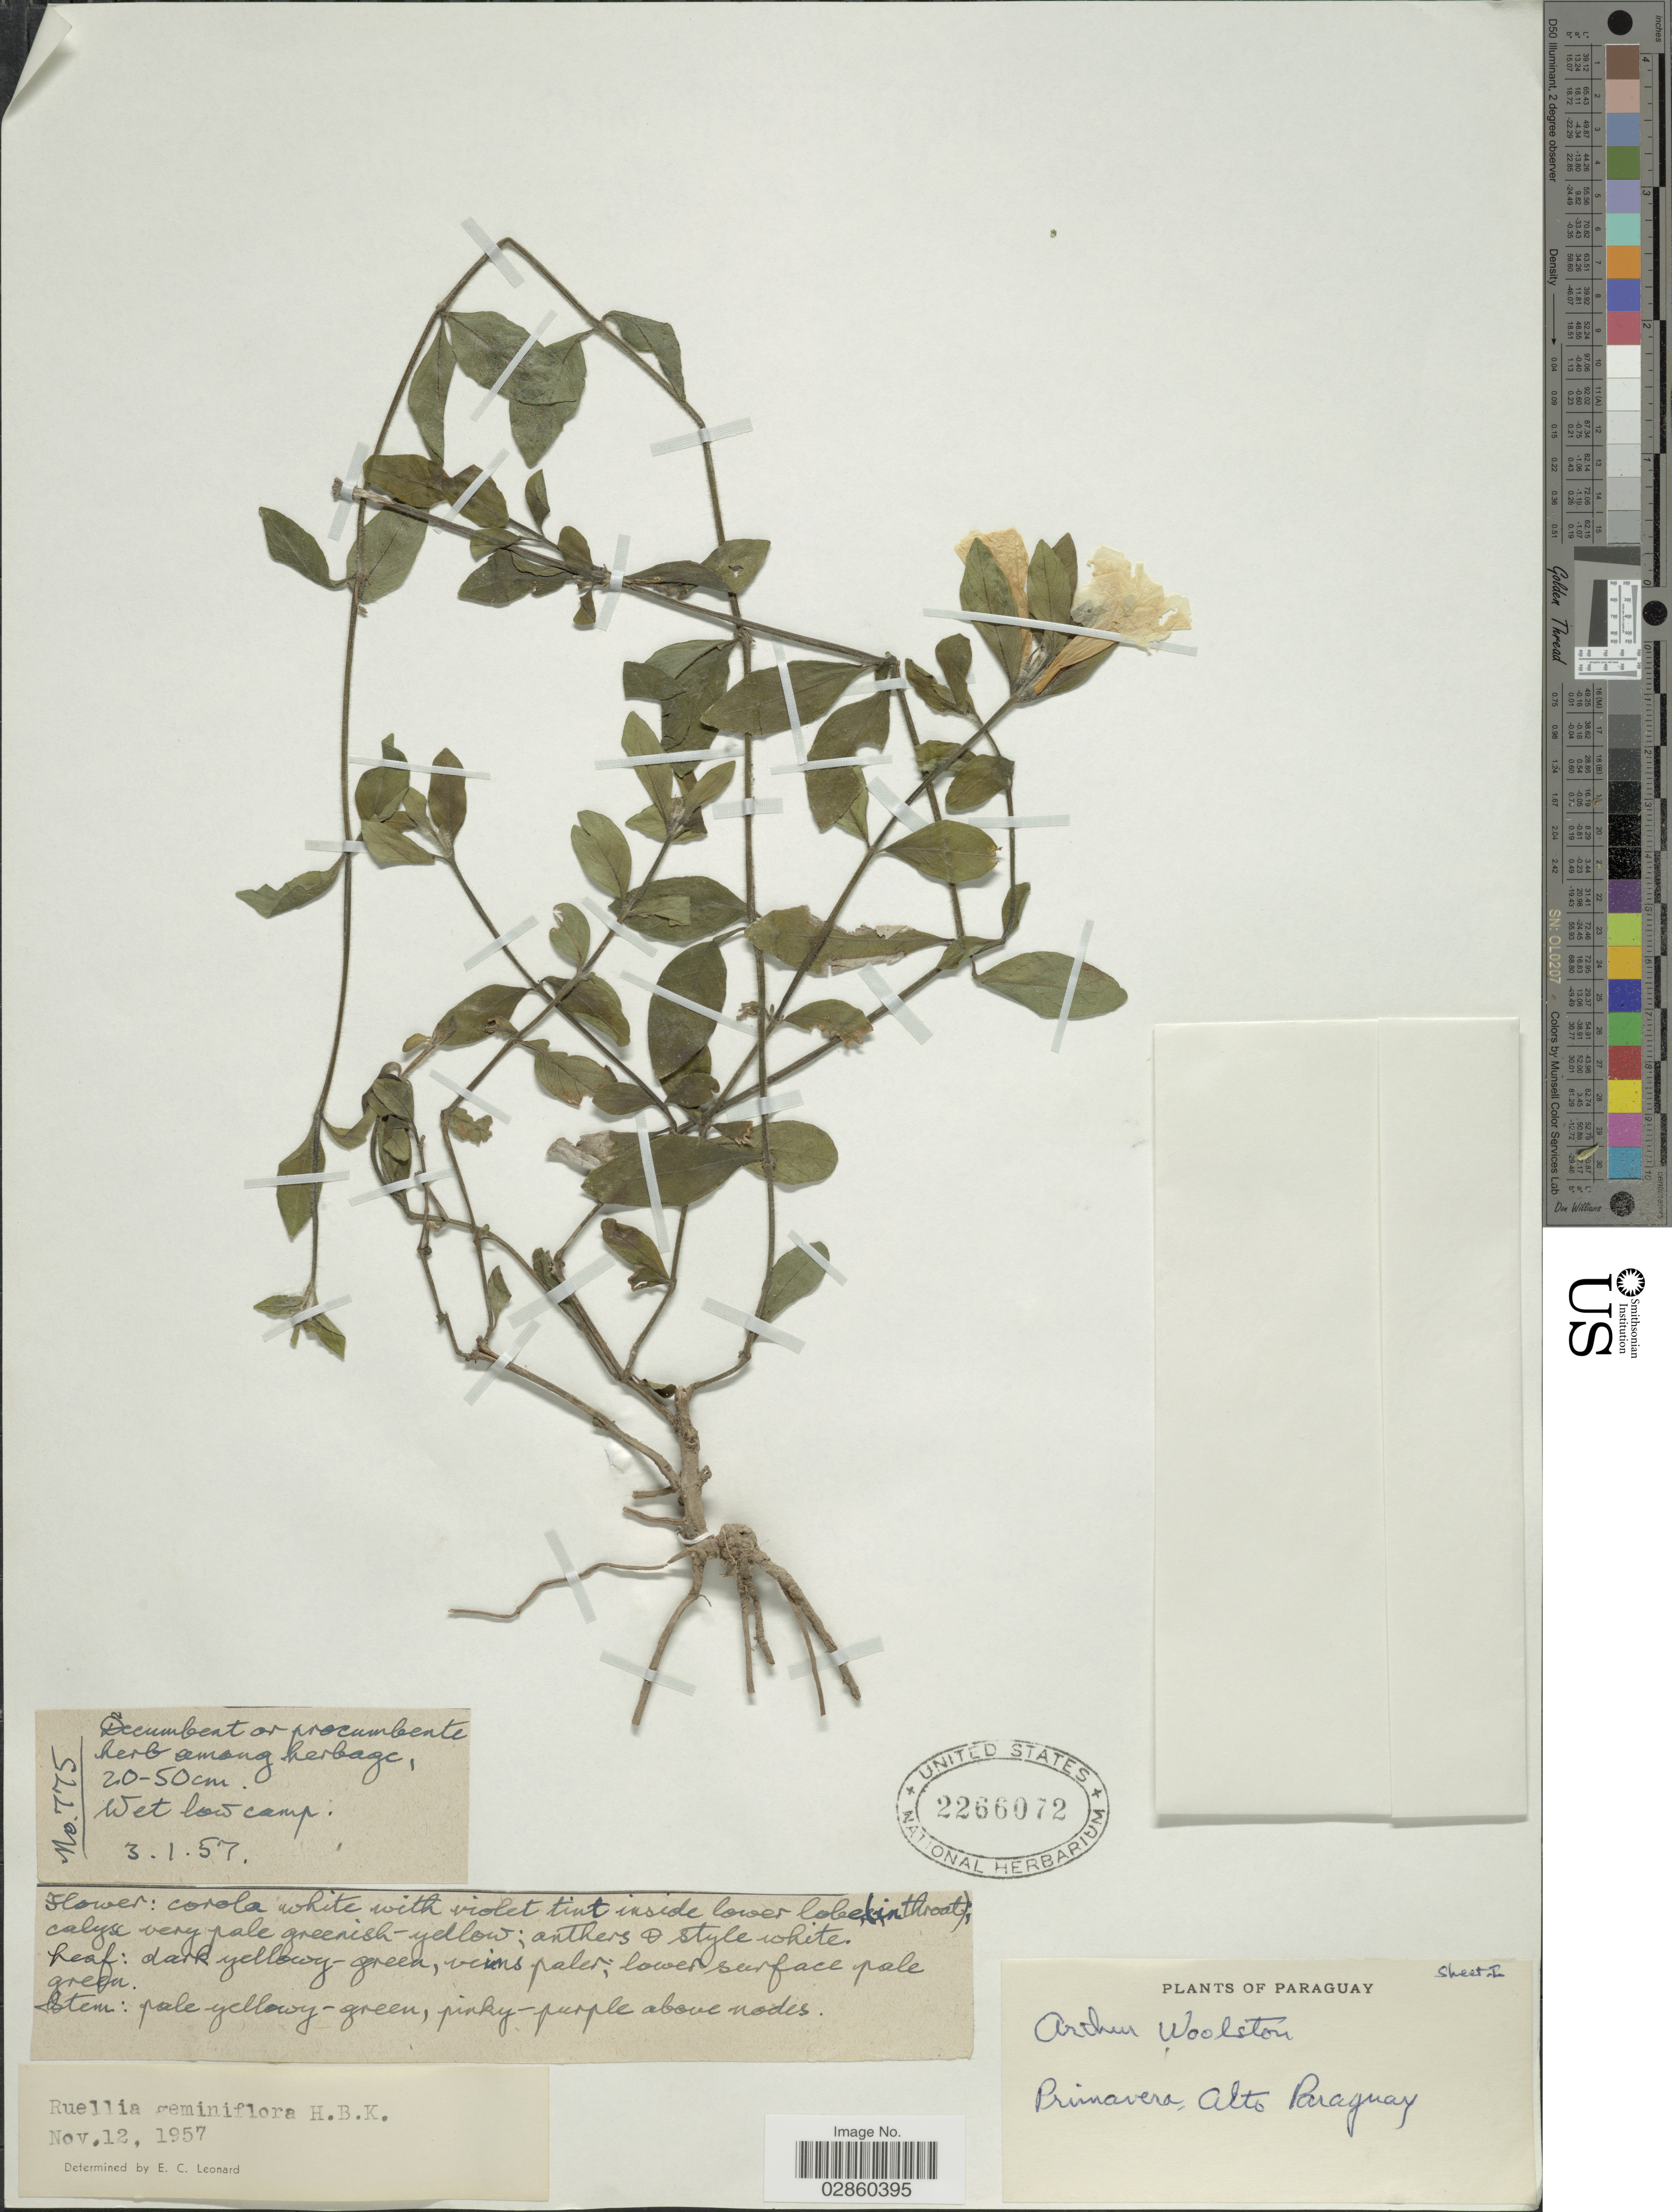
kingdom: Plantae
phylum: Tracheophyta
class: Magnoliopsida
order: Lamiales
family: Acanthaceae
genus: Ruellia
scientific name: Ruellia geminiflora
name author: Kunth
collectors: A. L. Woolston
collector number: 775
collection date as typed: Transcribed d/m/y: 3/1/57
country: Paraguay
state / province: Alto Paraguay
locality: Primavera, Alto Paraguay.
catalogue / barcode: US 2266072